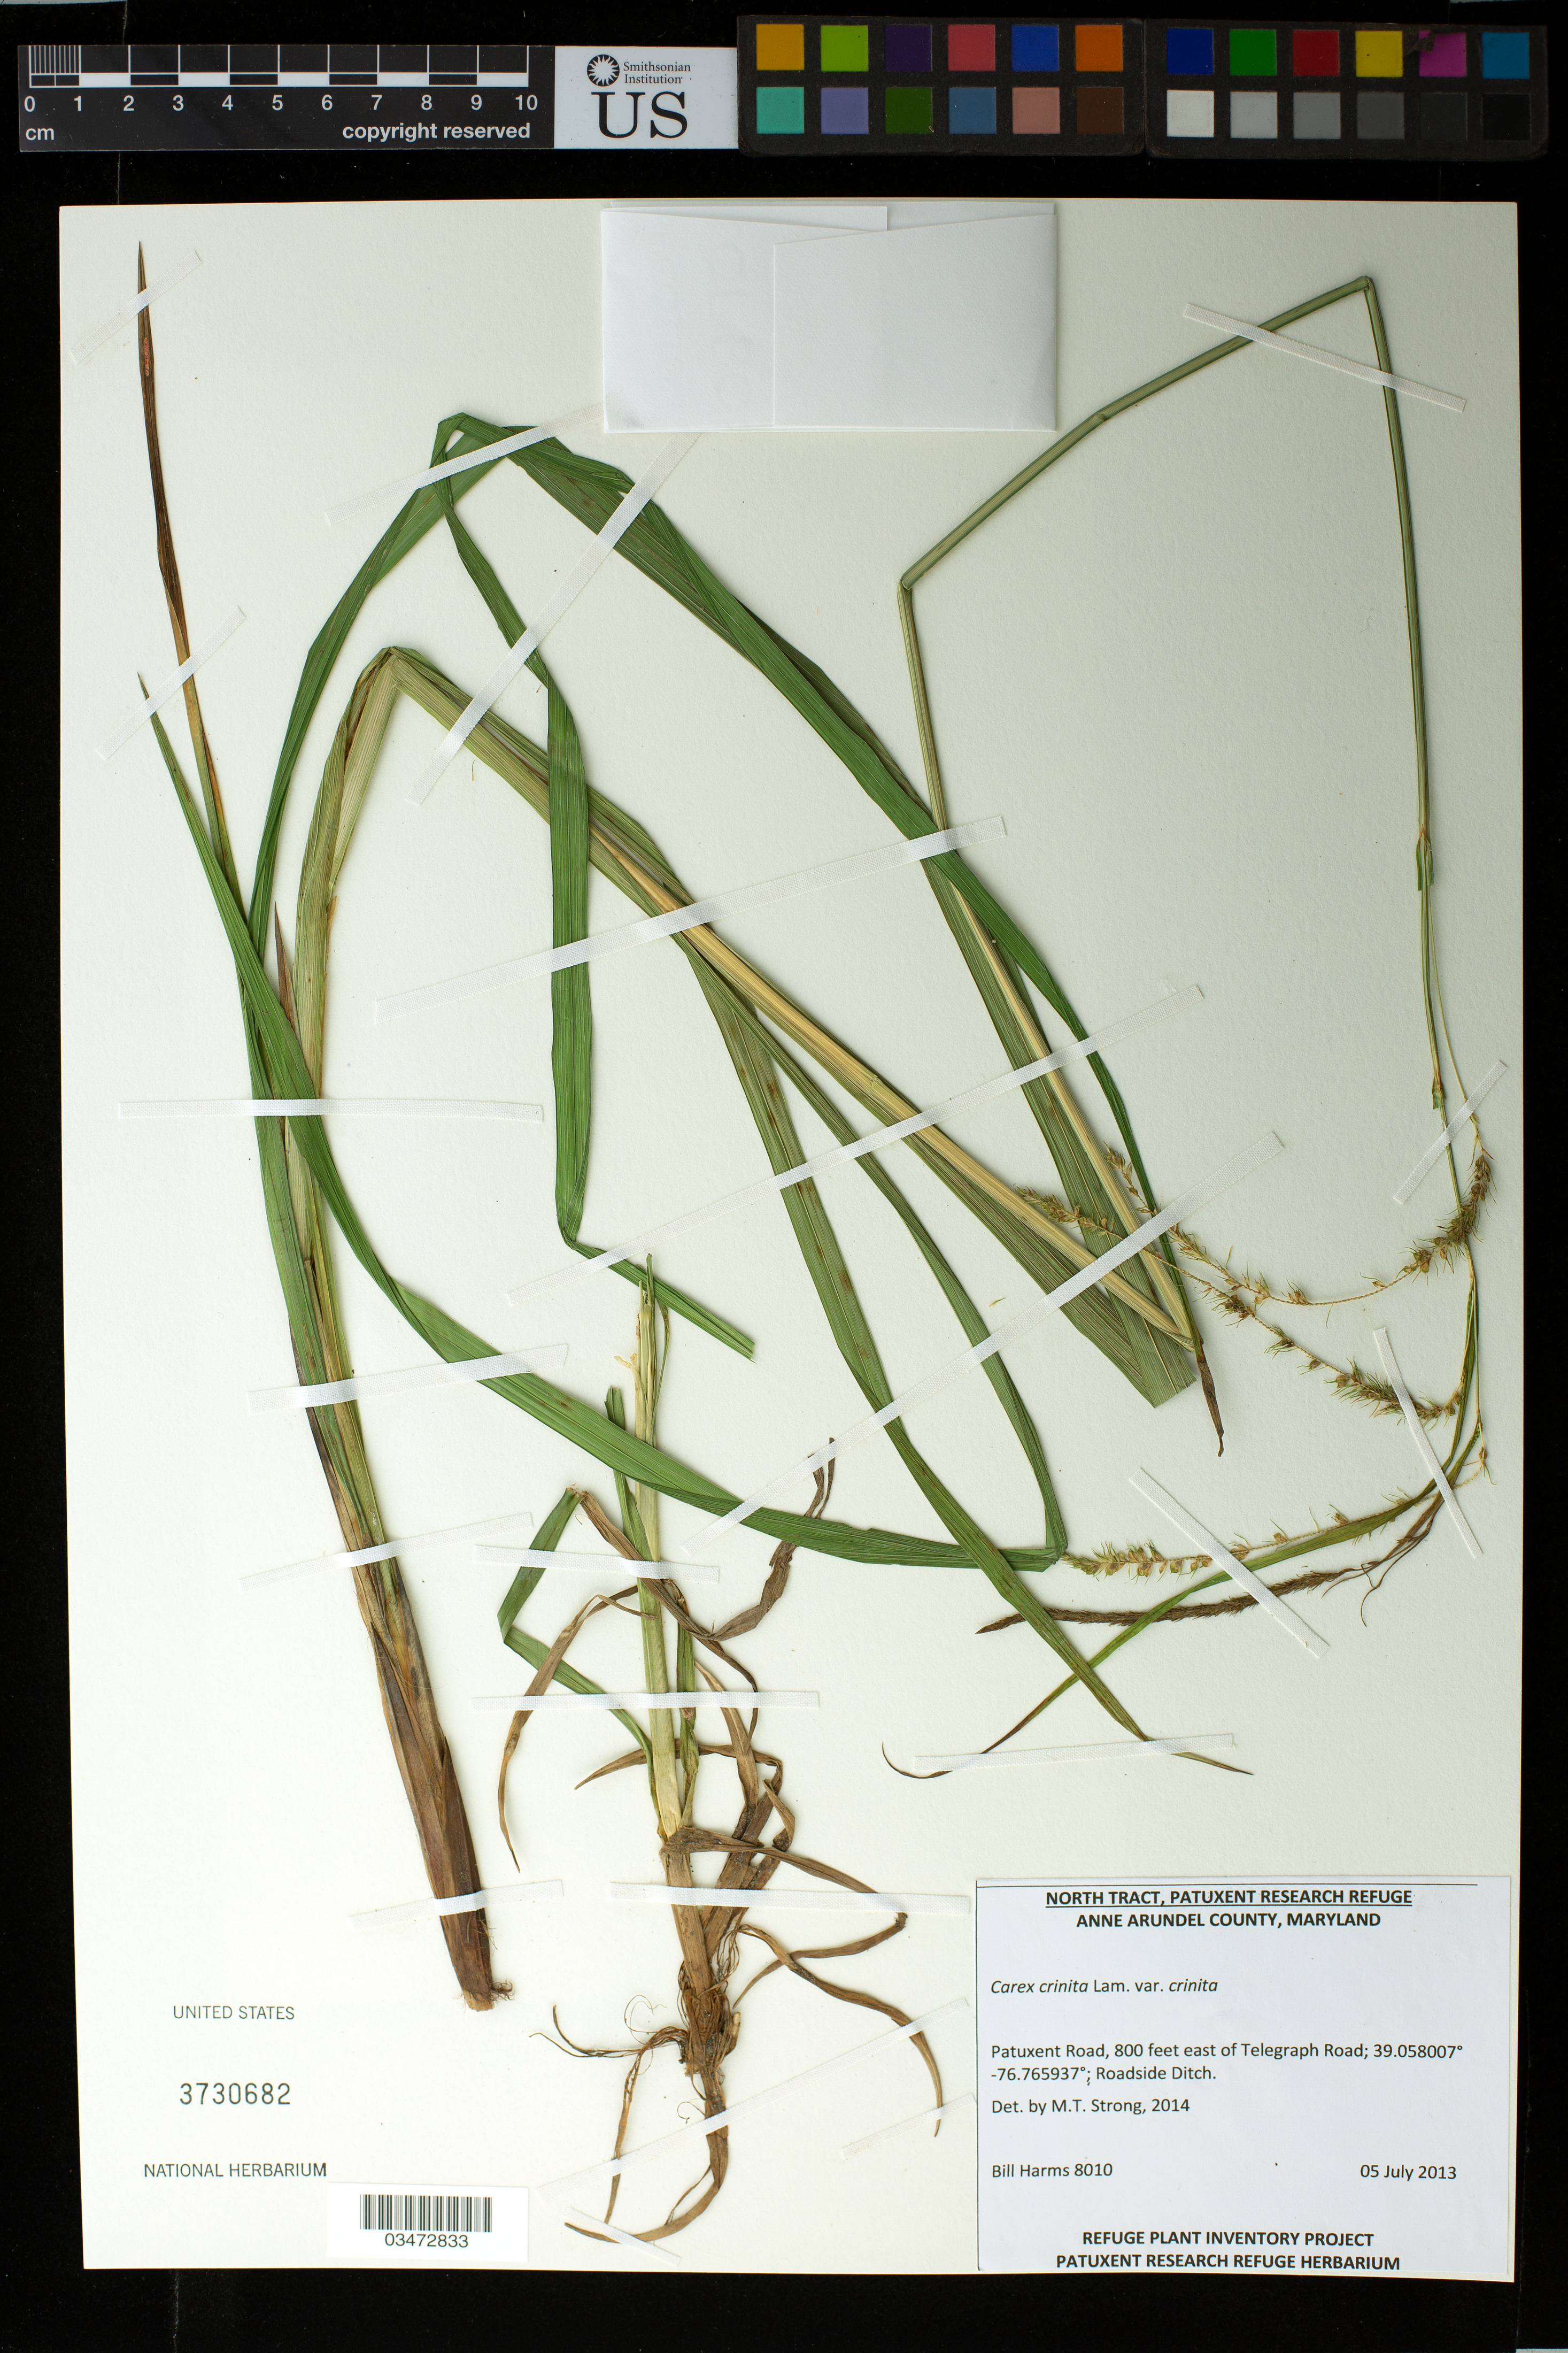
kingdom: Plantae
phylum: Tracheophyta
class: Liliopsida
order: Poales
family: Cyperaceae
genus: Carex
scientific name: Carex crinita var. crinita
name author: Lam.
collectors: B. Harms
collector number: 8010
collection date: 2013-07-05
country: United States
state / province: Maryland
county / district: Anne Arundel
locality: Patuxent Road, 800 feet east of Telegraph Road; Roadside Ditch.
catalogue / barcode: US 3730682